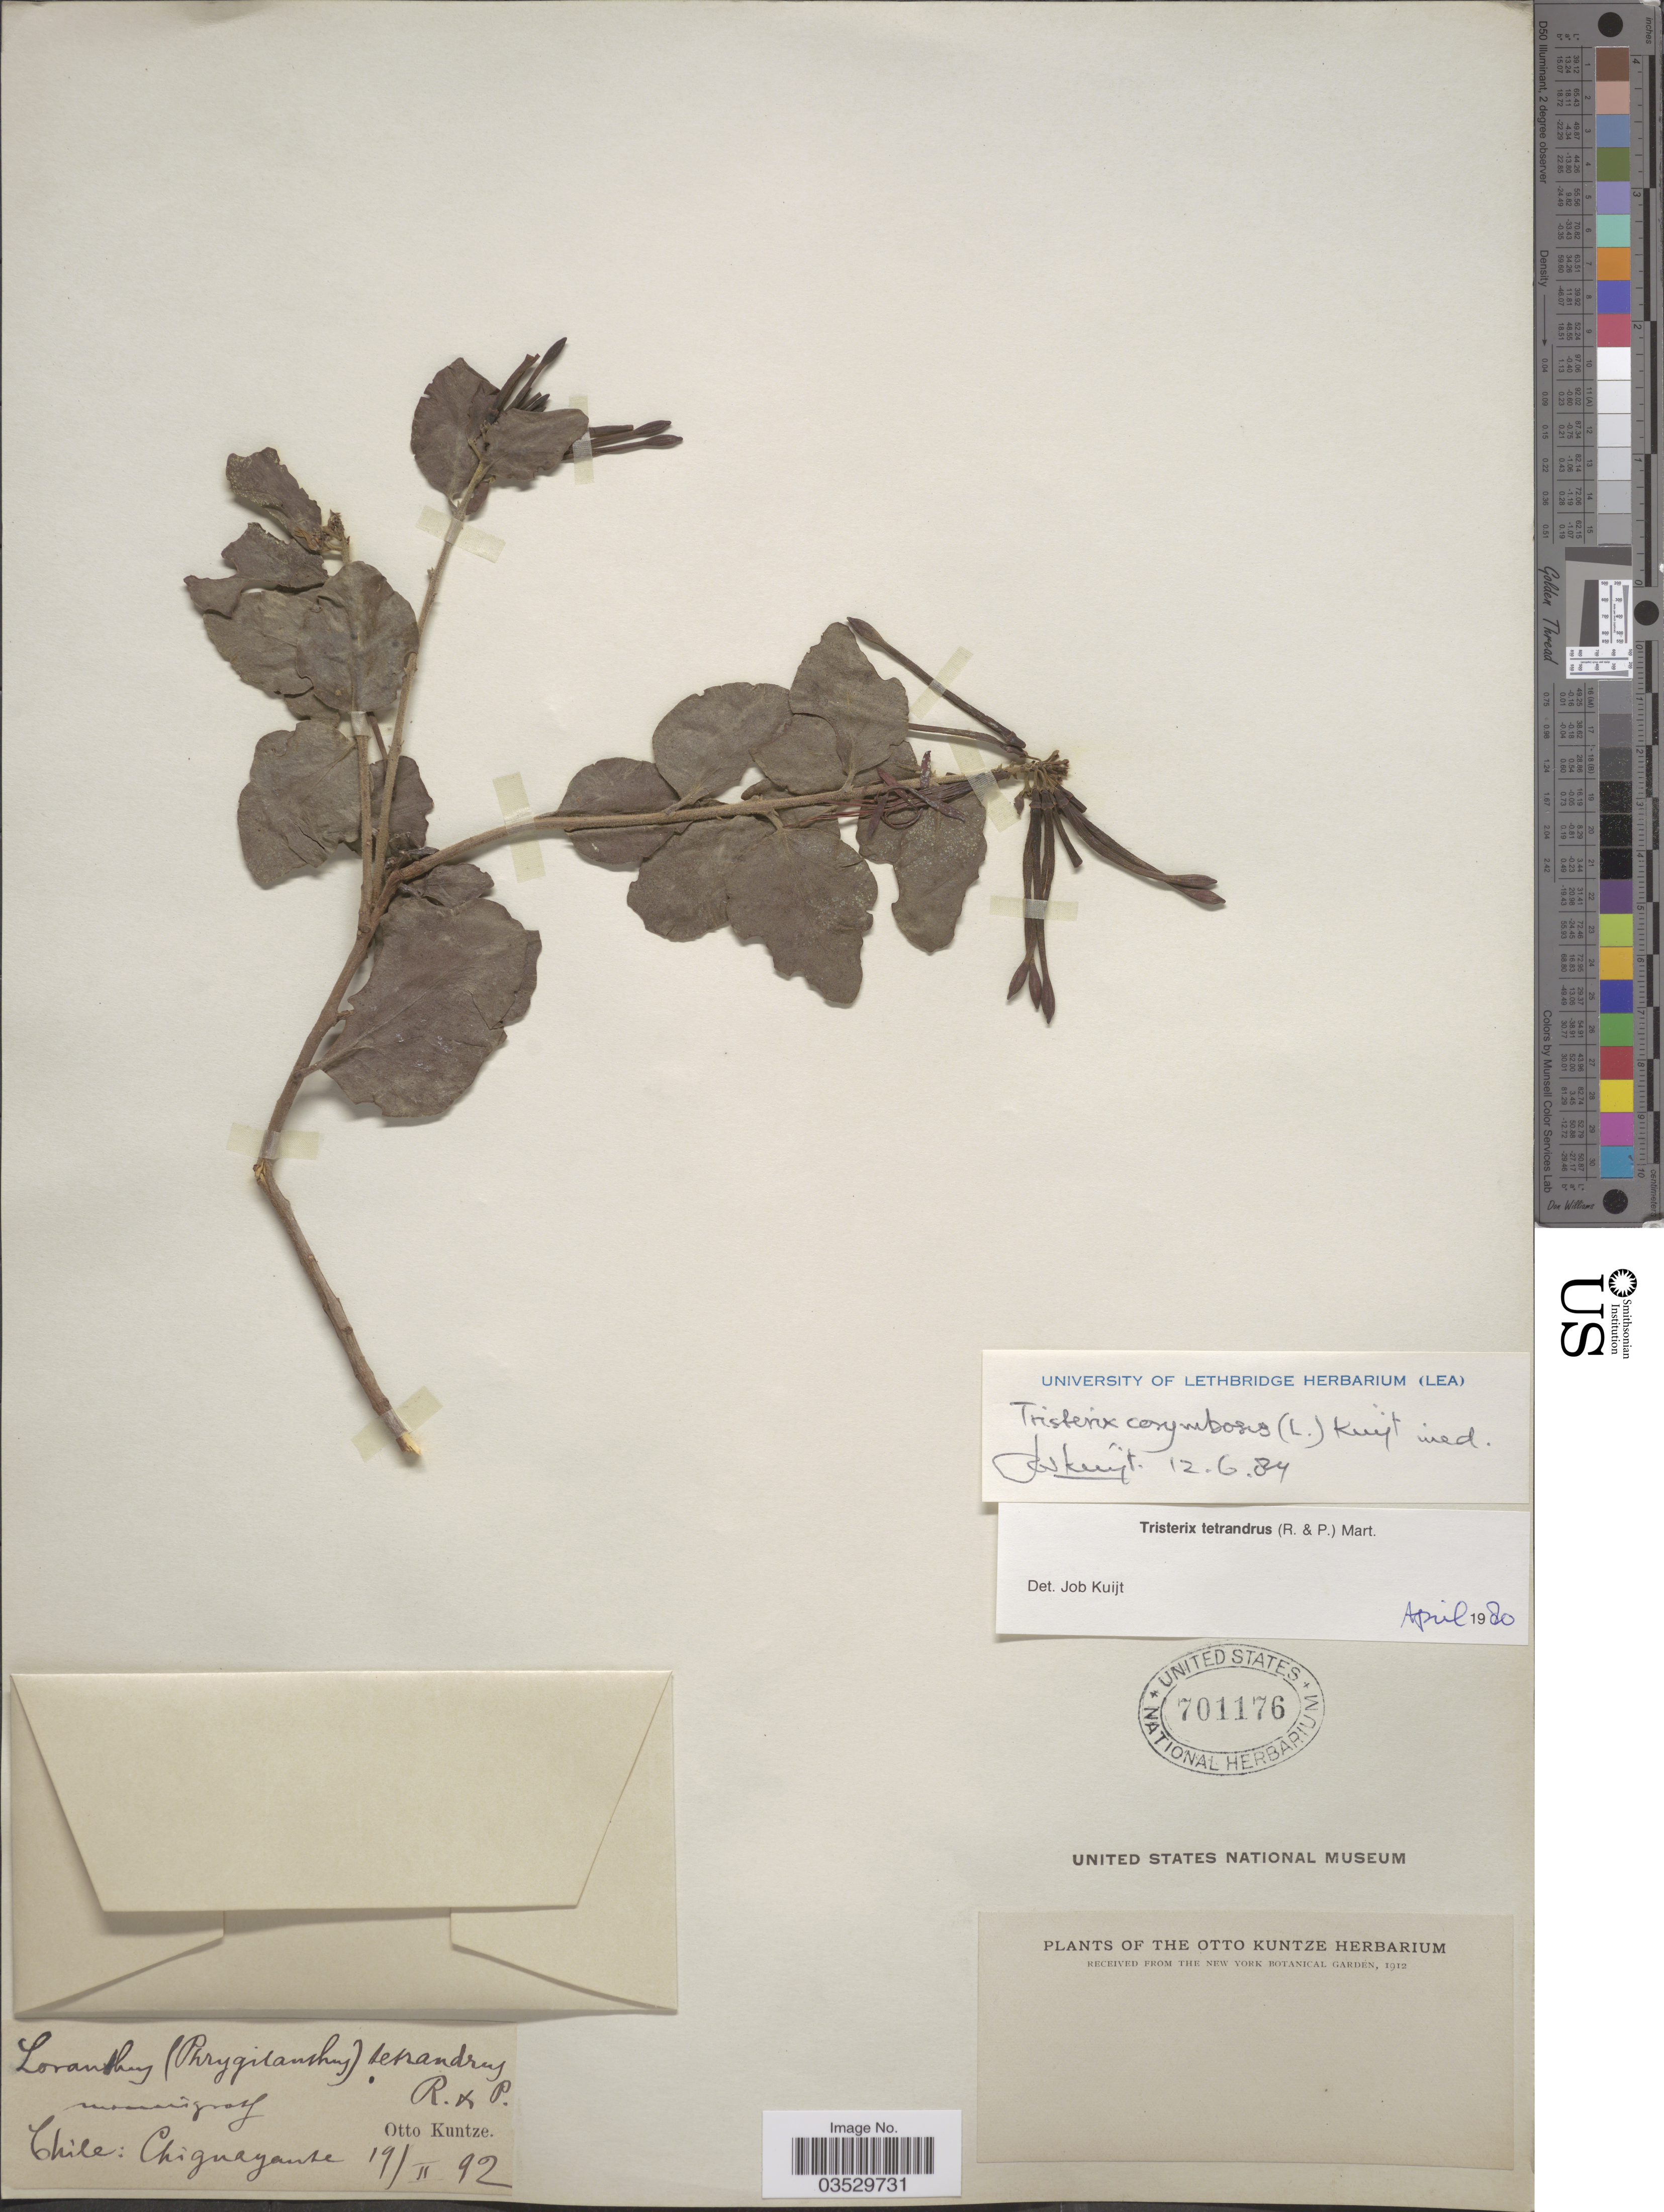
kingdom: Plantae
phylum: Tracheophyta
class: Magnoliopsida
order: Santalales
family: Loranthaceae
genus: Tristerix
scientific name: Tristerix corymbosus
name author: (L.) Kuijt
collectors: C.E.O. Kuntze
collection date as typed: Transcribed d/m/y: 19/2/92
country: Chile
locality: Chiguayante.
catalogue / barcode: US 701176